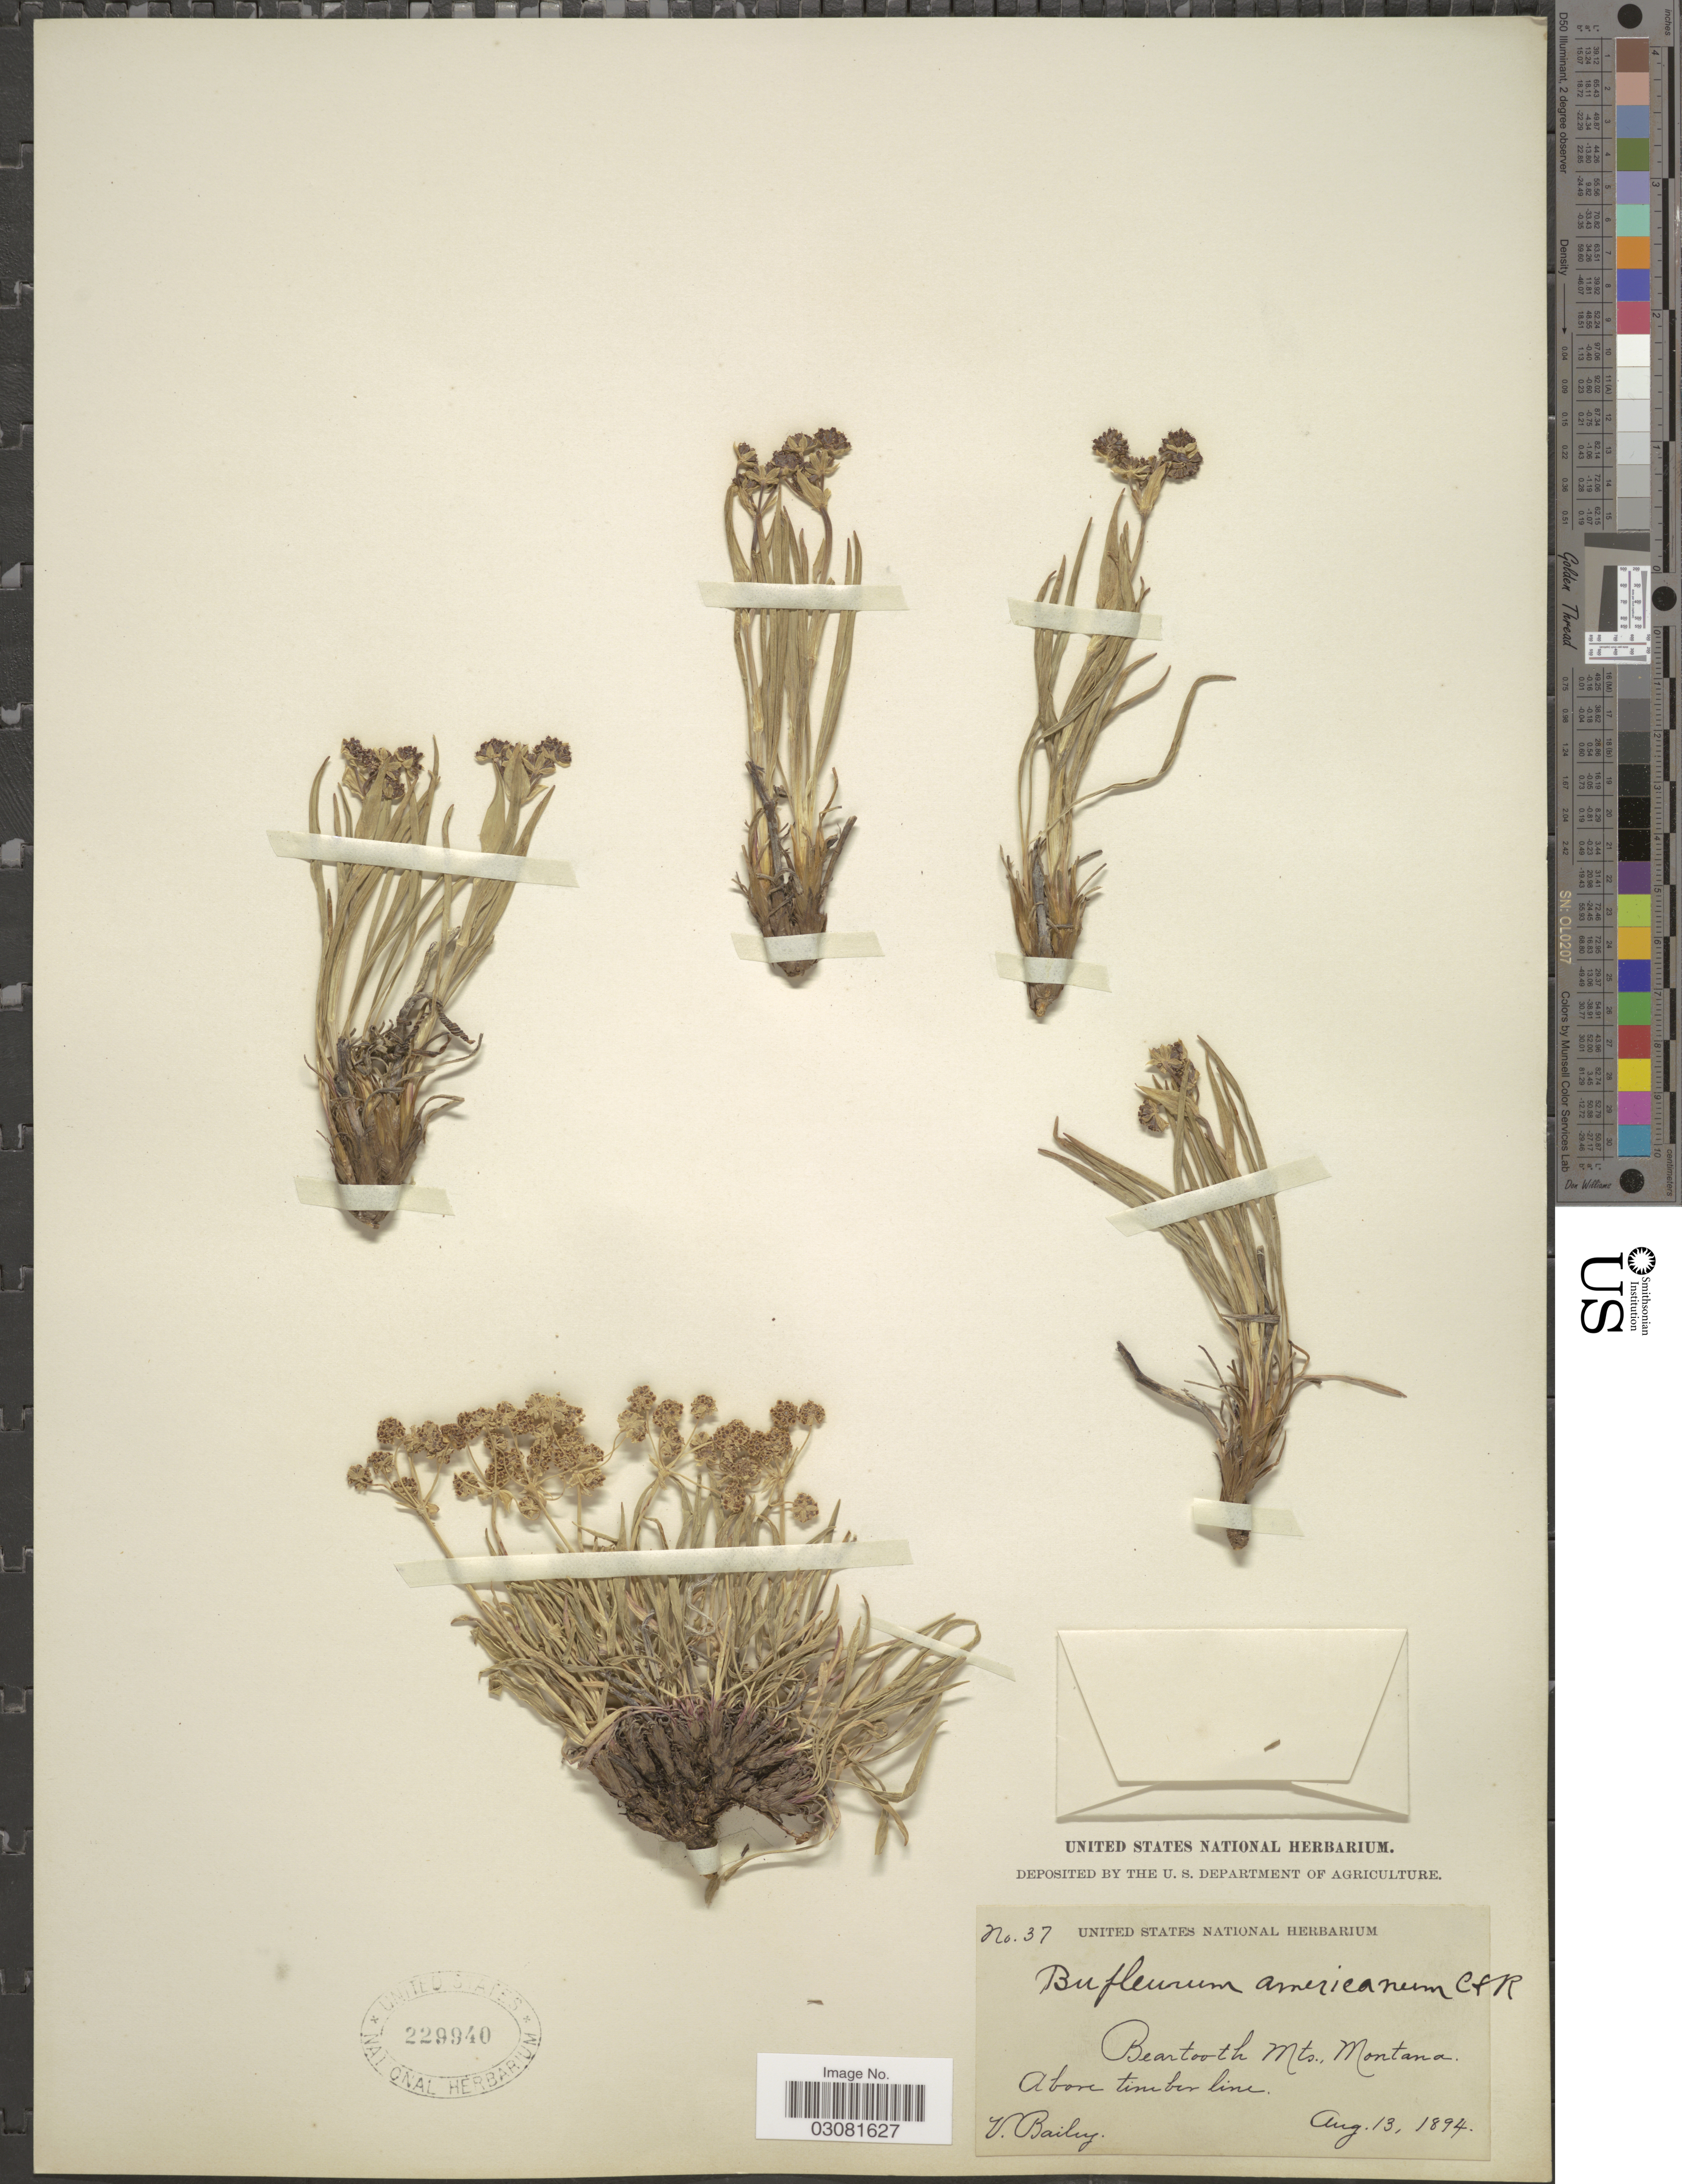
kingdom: Plantae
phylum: Tracheophyta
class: Magnoliopsida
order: Apiales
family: Apiaceae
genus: Bupleurum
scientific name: Bupleurum americanum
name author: J.M. Coult. & Rose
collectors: V. L. Bailey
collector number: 37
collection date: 1894-08-13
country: United States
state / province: Montana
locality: Beartooth Mts., above timberline.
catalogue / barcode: US 229940